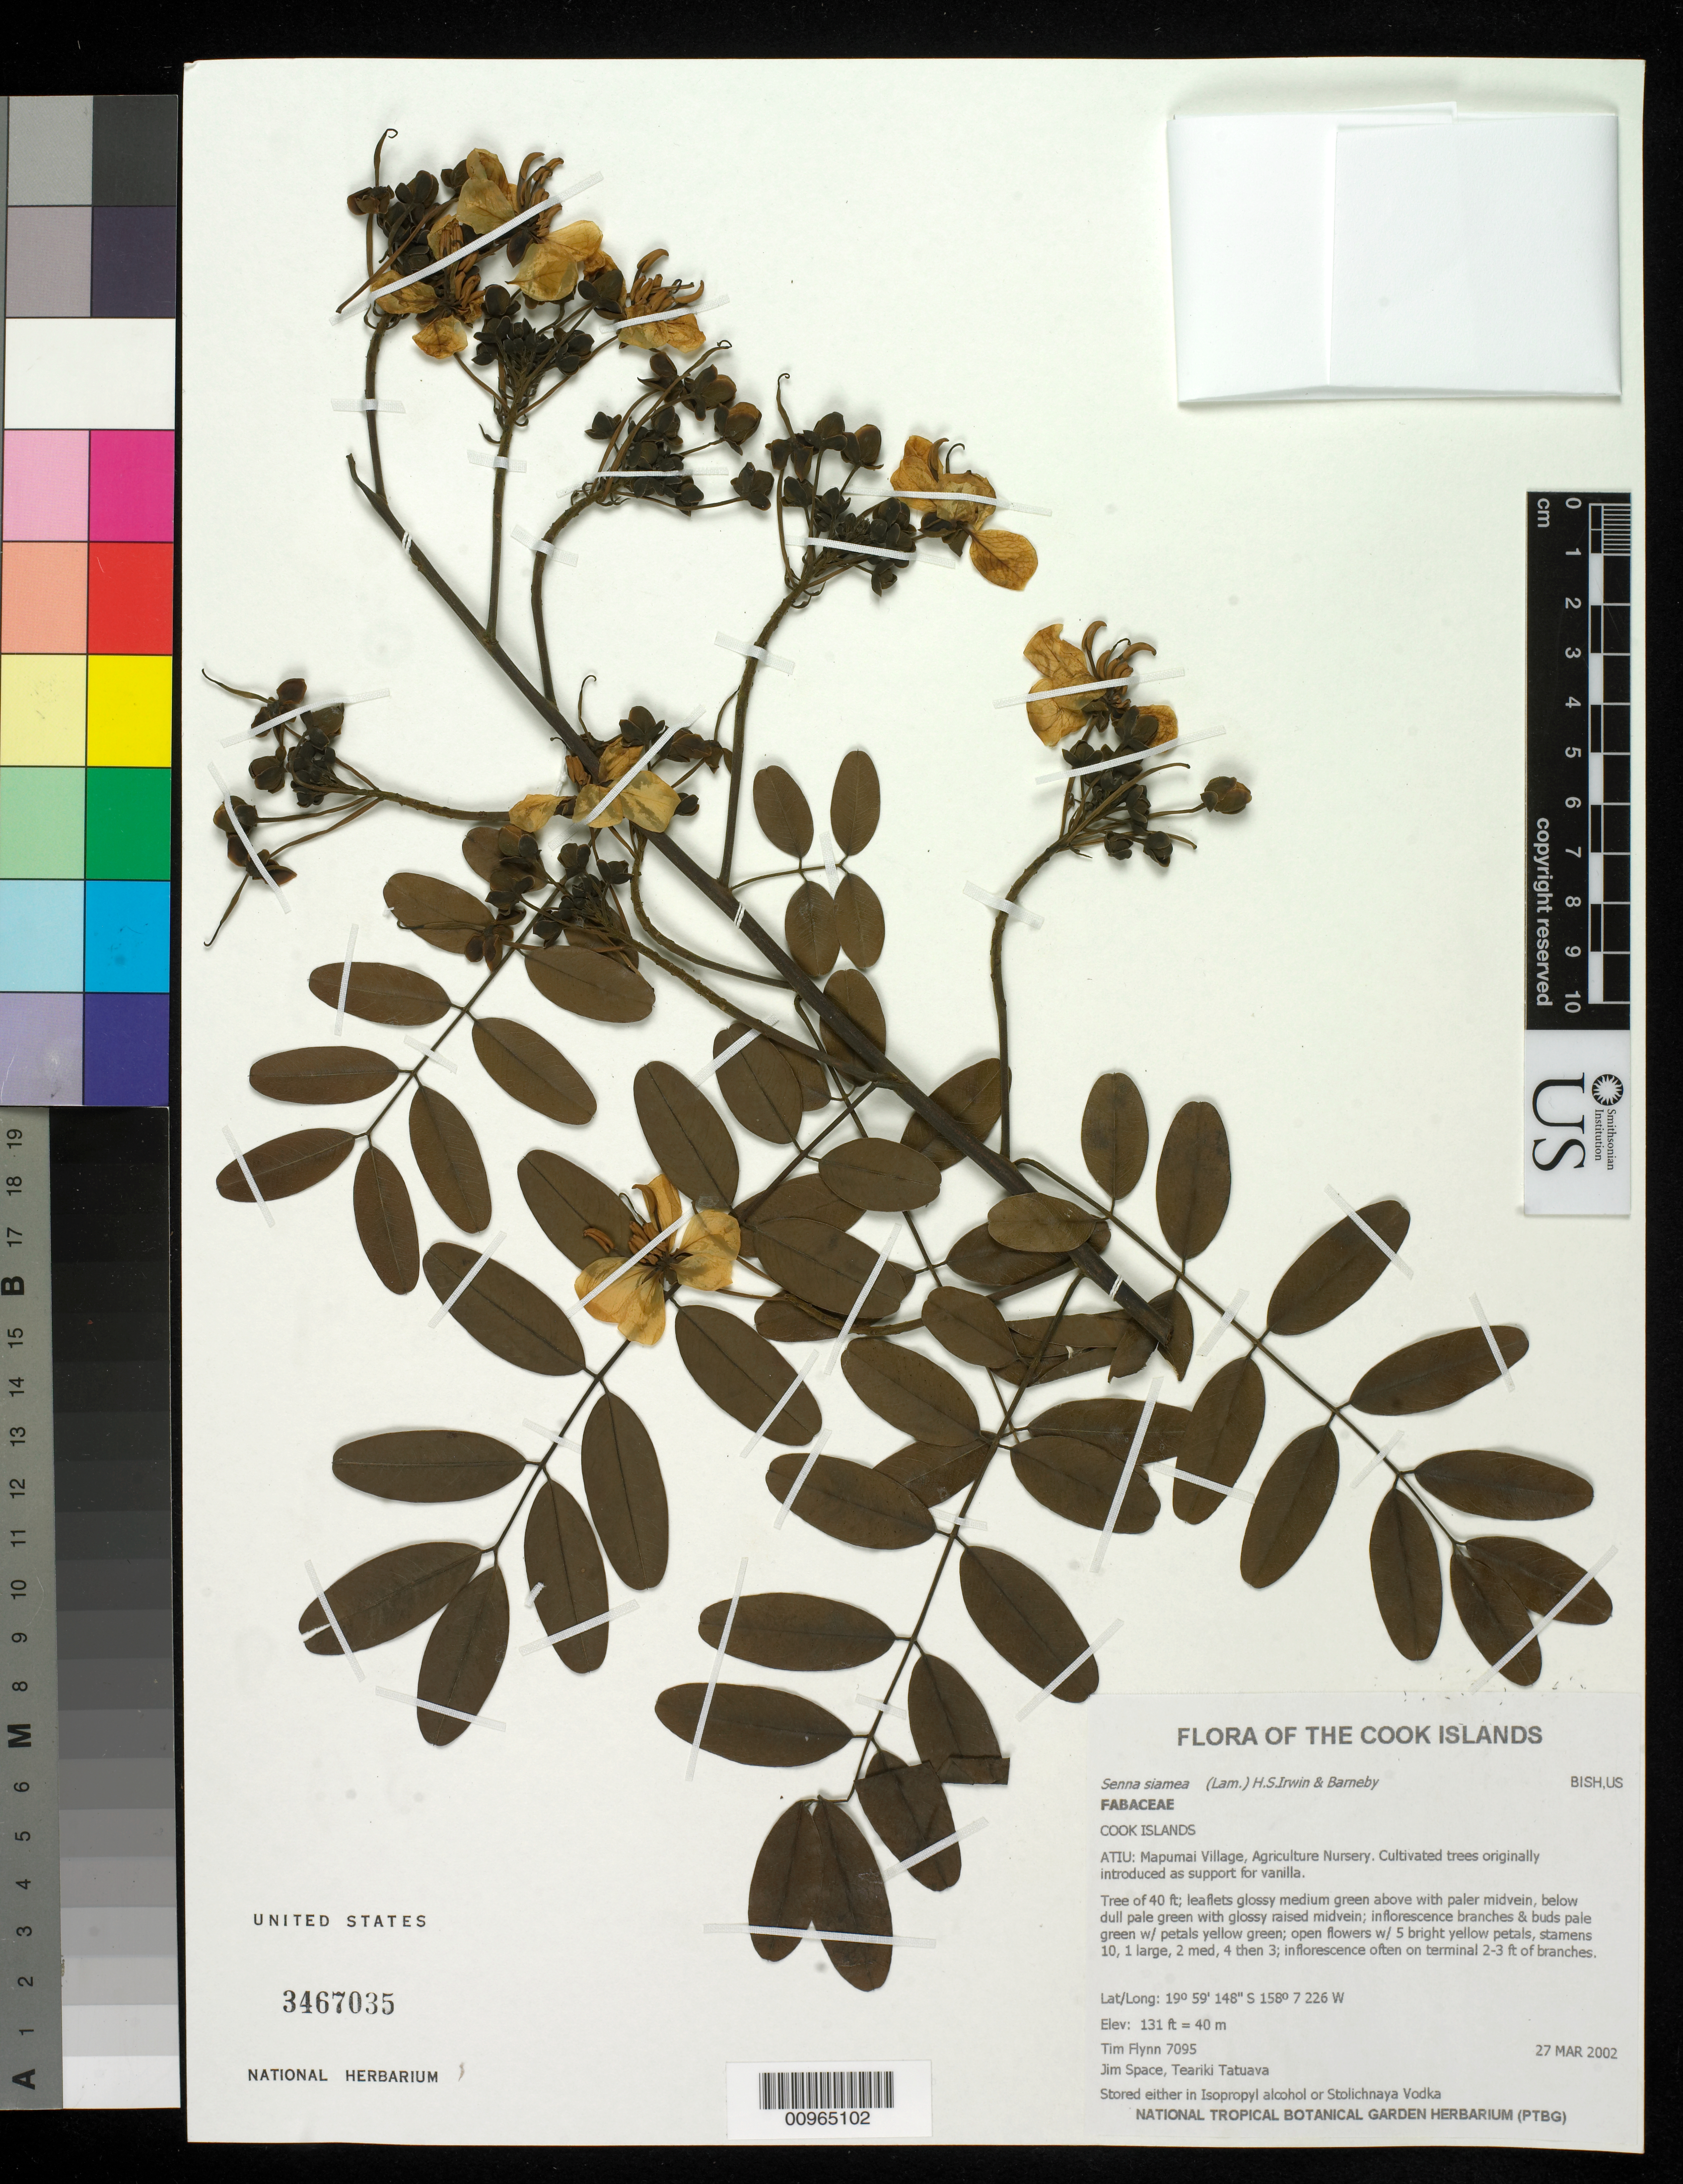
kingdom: Plantae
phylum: Tracheophyta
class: Magnoliopsida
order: Fabales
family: Fabaceae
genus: Senna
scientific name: Senna siamea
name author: (Lam.) H.S. Irwin & Barneby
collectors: T. W. Flynn & T. W. Flynn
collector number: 7095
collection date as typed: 27 Mar 2002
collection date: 2002-03-27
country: Cook Islands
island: Atiu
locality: Mapumai Village, Agriculture Nursery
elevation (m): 40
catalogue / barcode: US 3467035